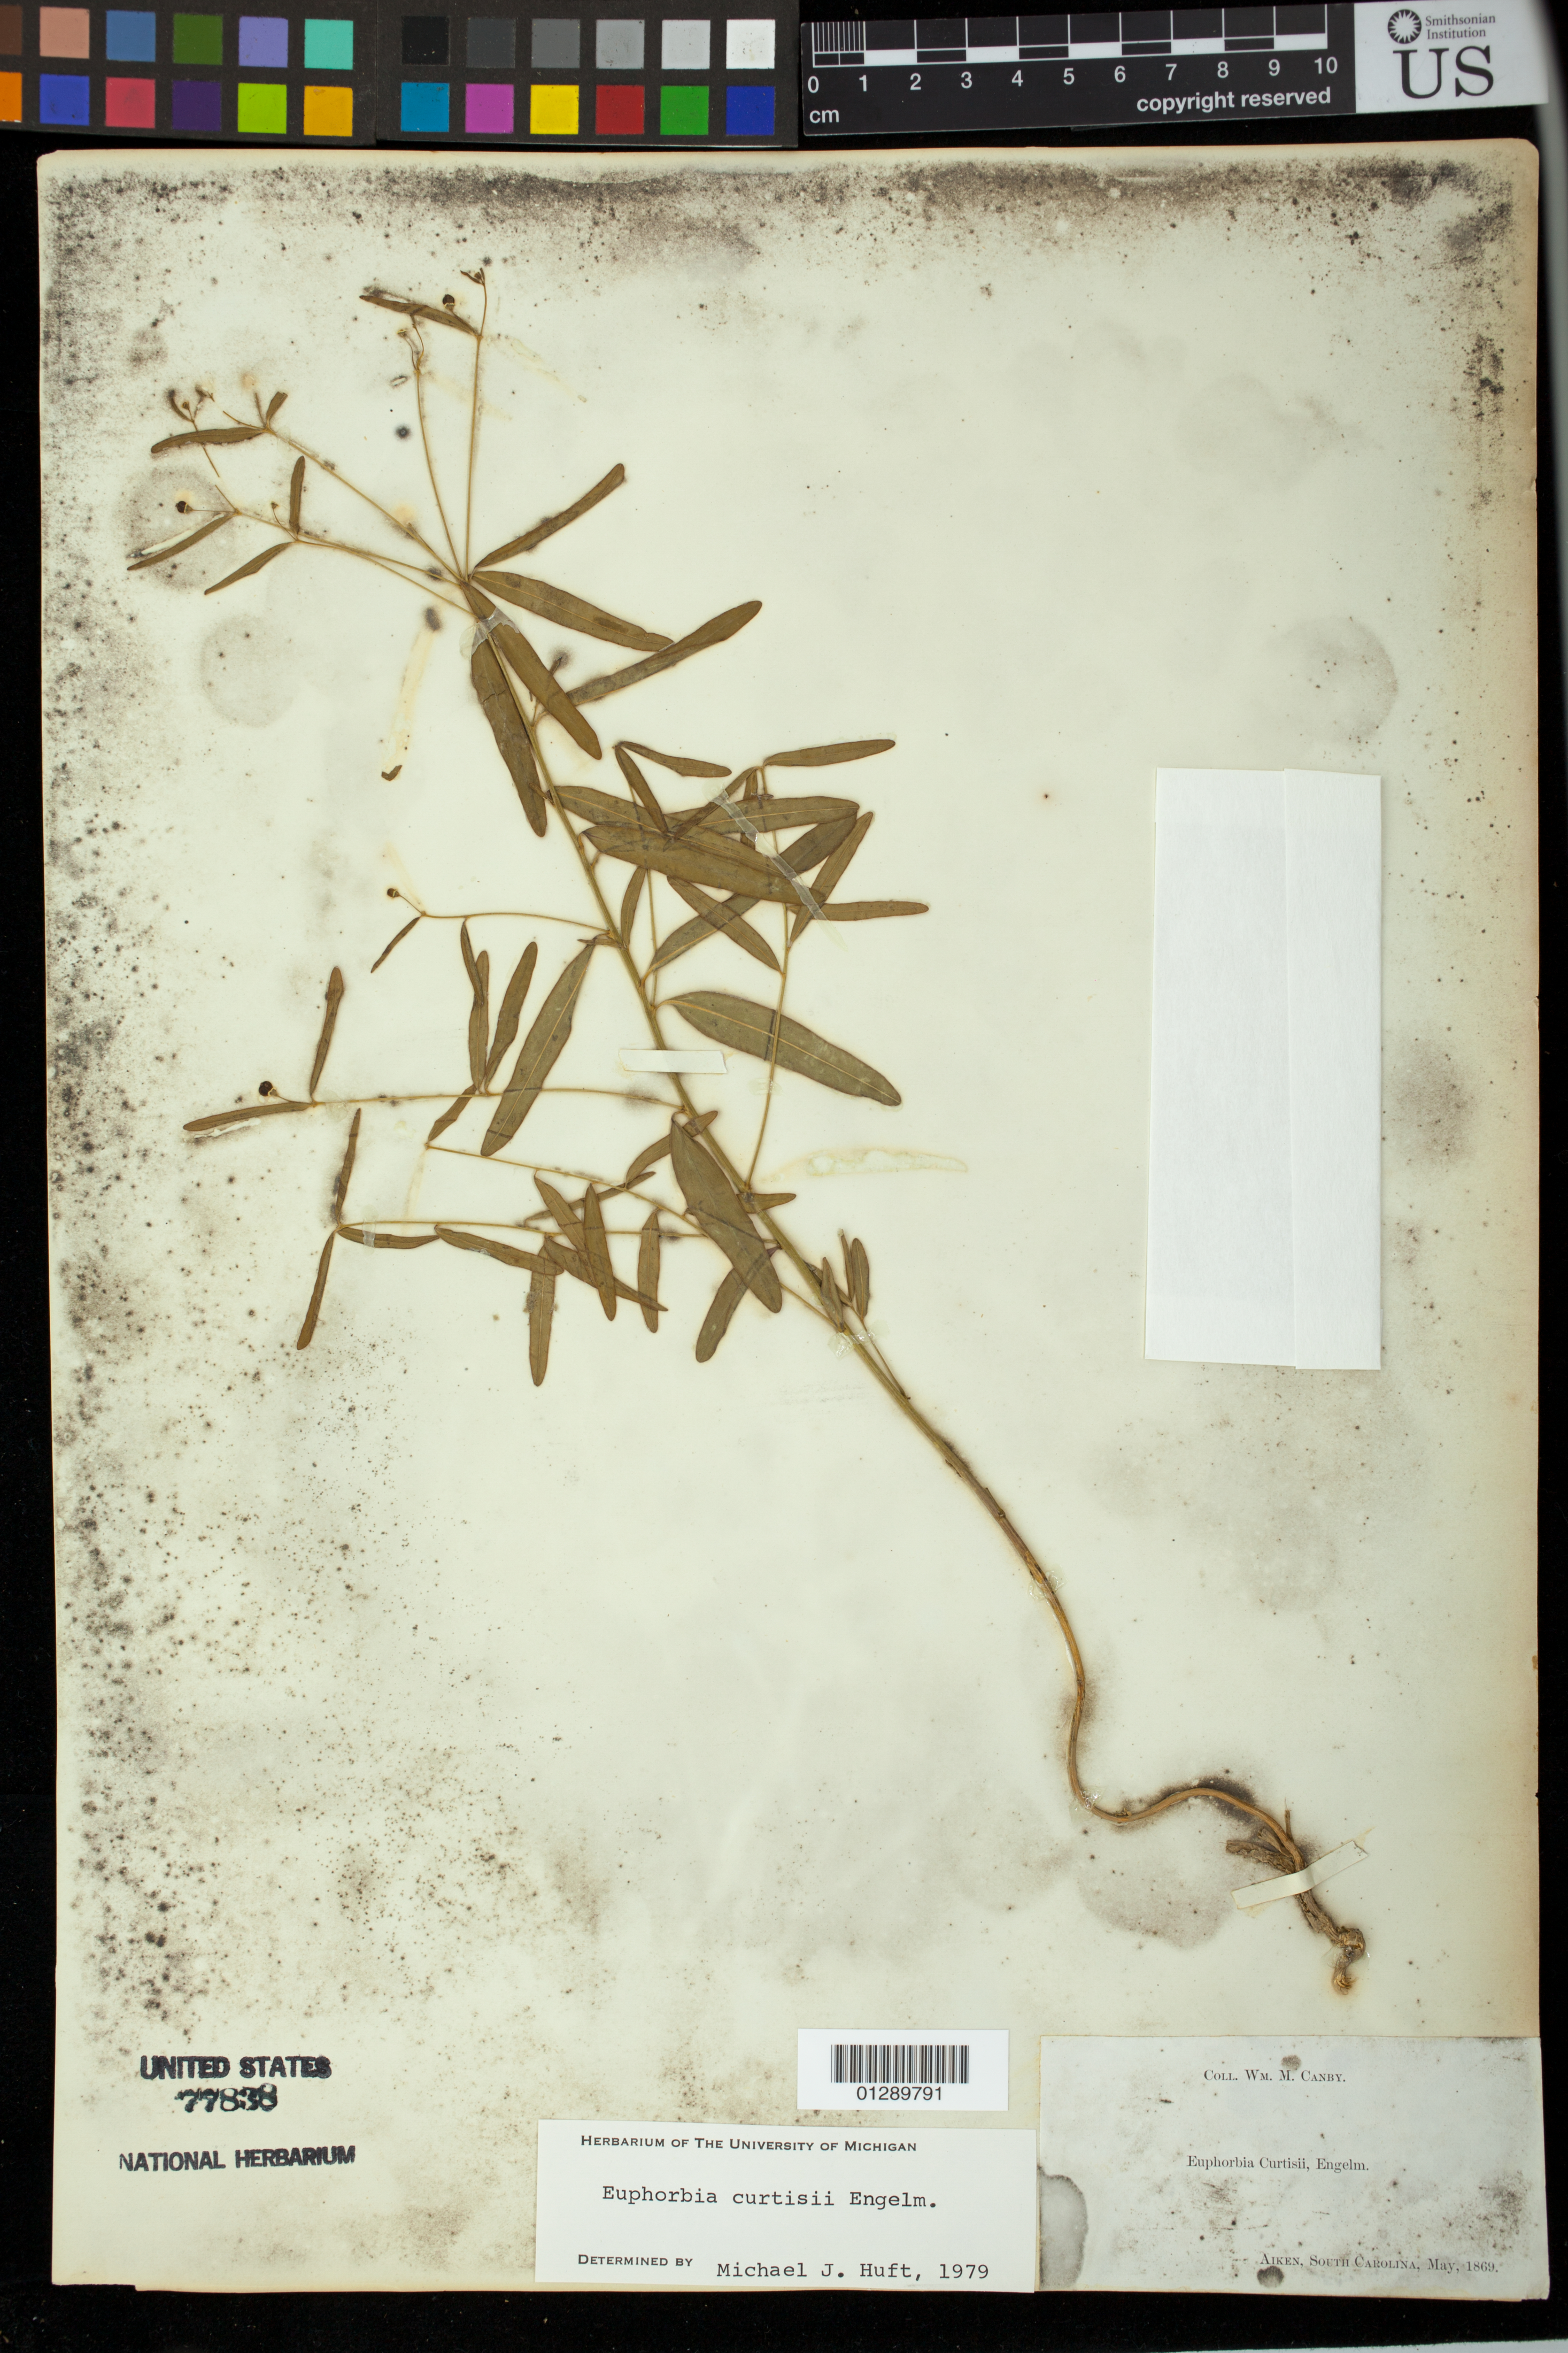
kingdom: Plantae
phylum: Tracheophyta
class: Magnoliopsida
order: Malpighiales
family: Euphorbiaceae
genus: Euphorbia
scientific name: Euphorbia curtisii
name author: Engelm.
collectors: W. M. Canby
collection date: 1869-05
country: United States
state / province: South Carolina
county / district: Aiken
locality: Aiken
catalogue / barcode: US 77838